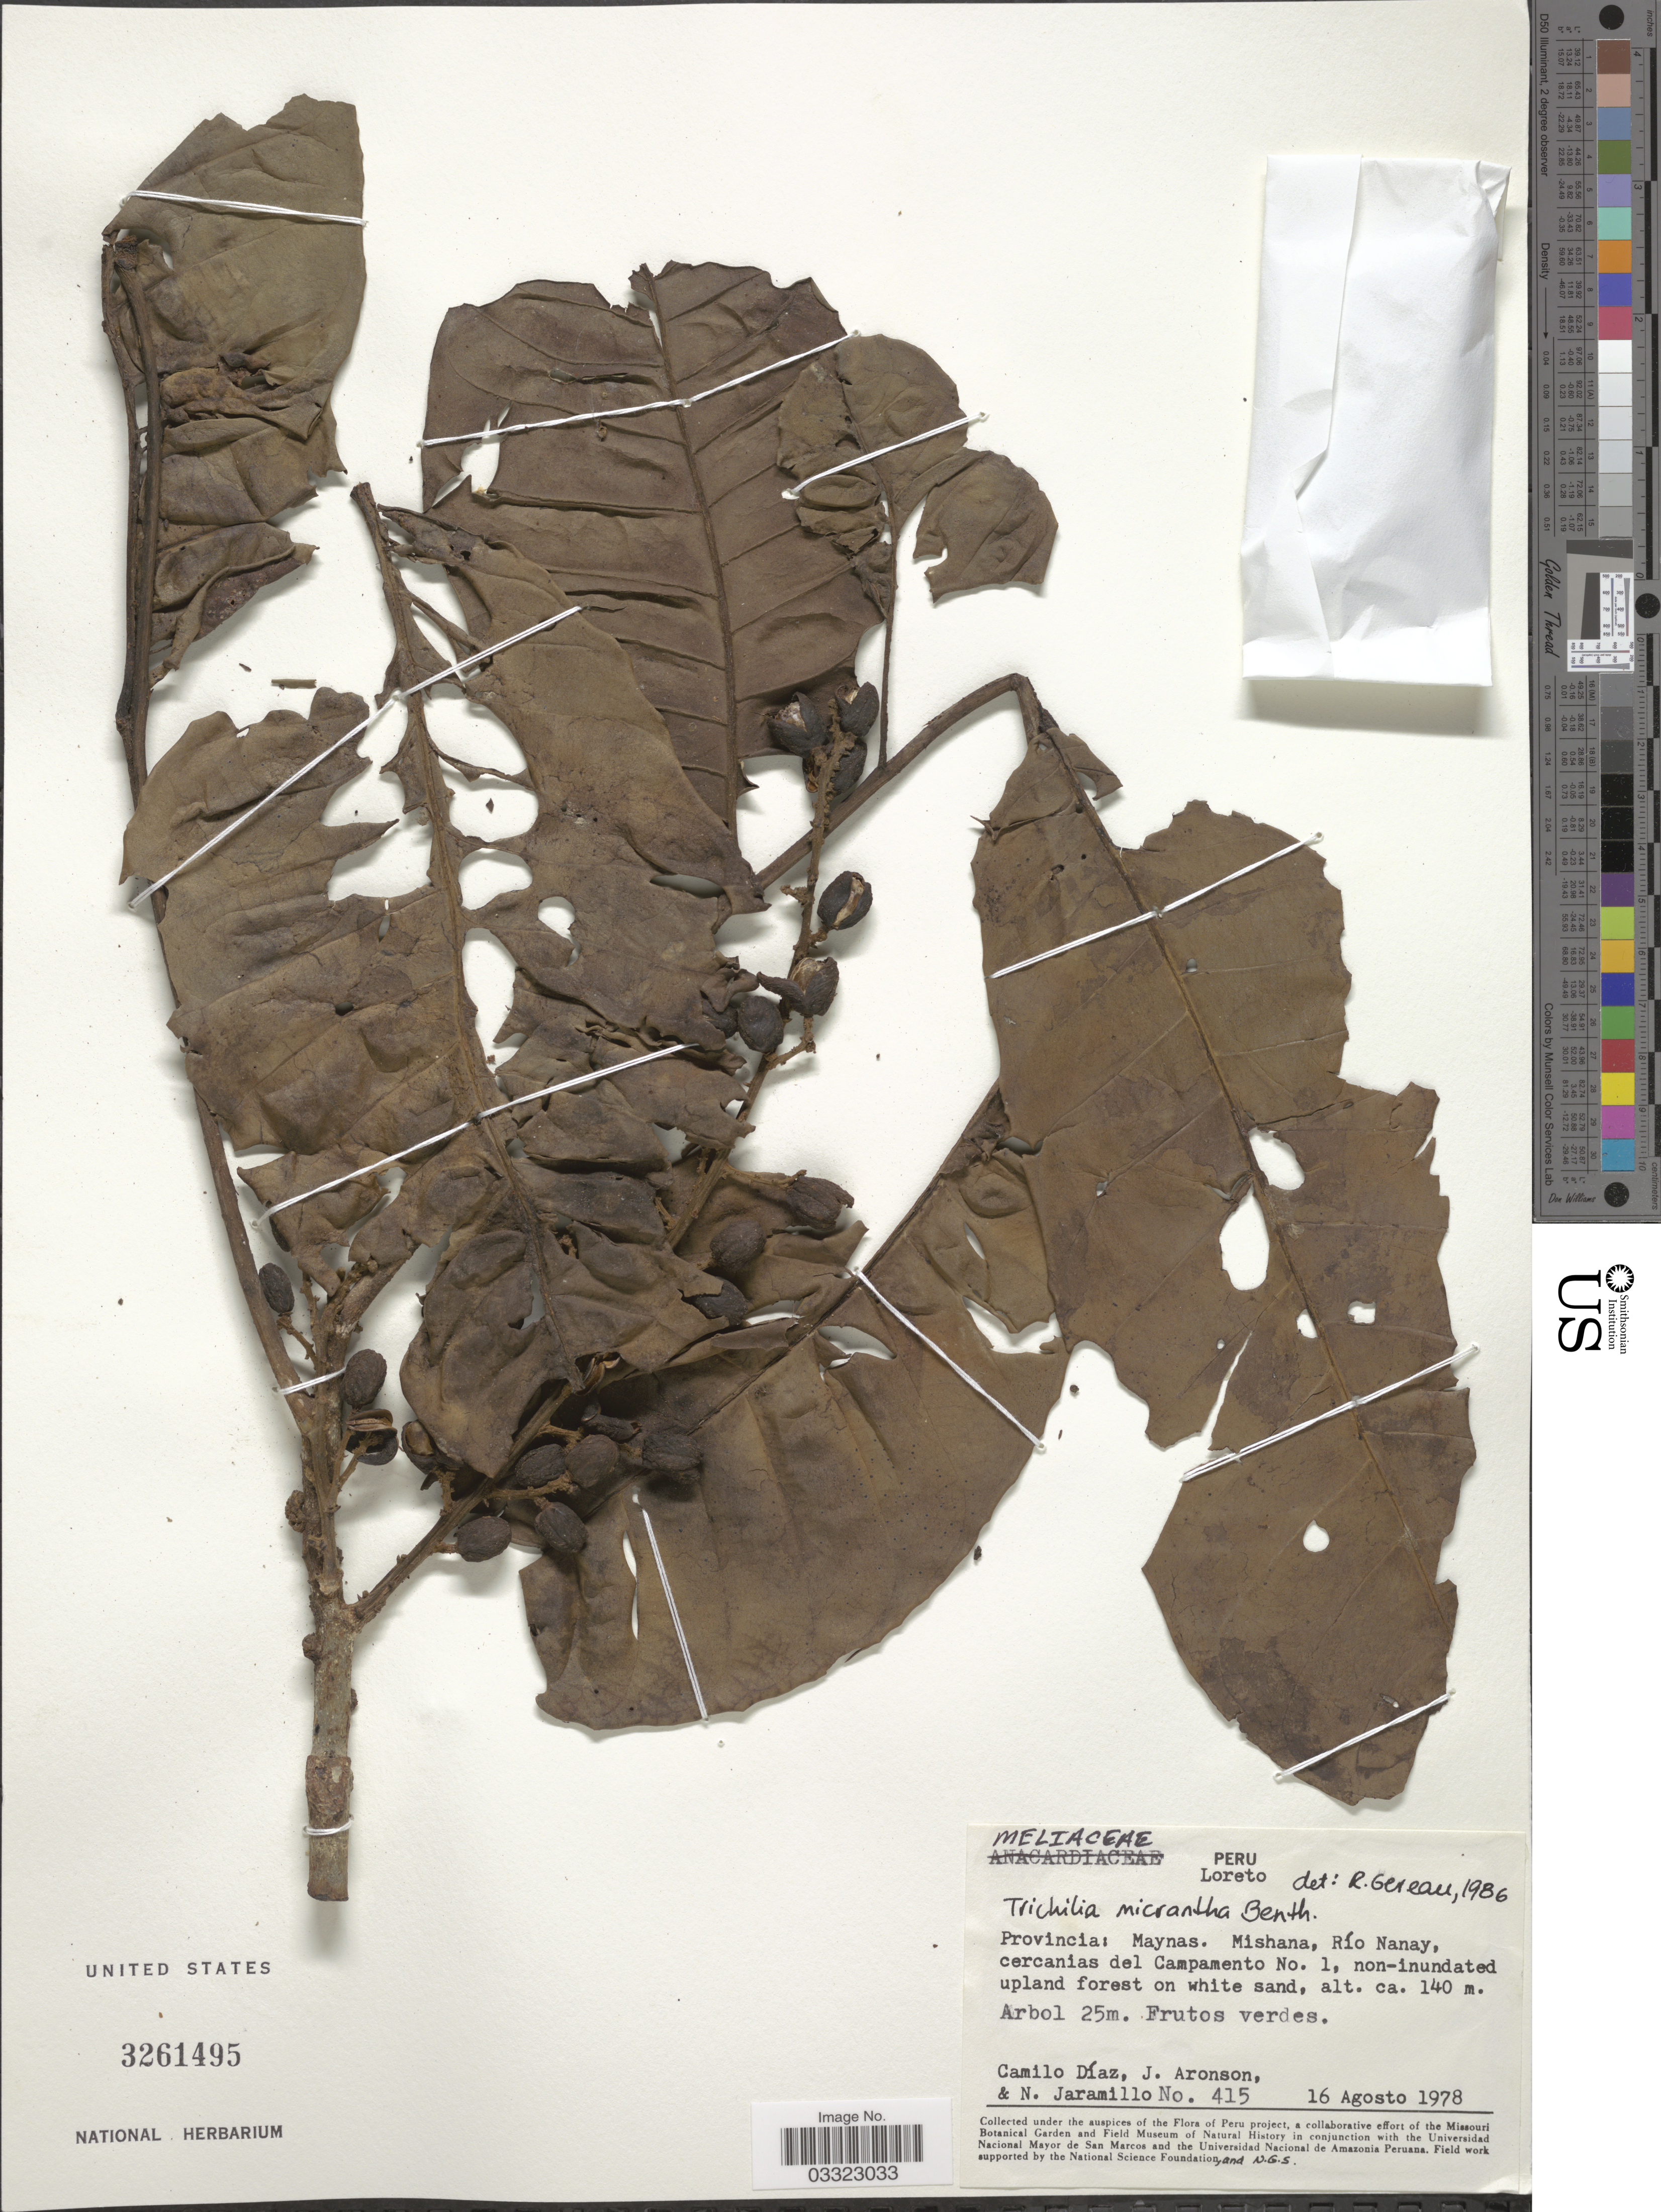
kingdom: Plantae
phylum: Tracheophyta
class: Magnoliopsida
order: Sapindales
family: Meliaceae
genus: Trichilia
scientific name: Trichilia micrantha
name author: Benth.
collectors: C. Díaz, J. Aronson & N. Jaramillo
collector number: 415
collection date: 1978-08-16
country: Peru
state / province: Loreto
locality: Provincia: Maynas. Mishana. Río Nanay, cercanias del Campamento No. 1.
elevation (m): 140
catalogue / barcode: US 3261495